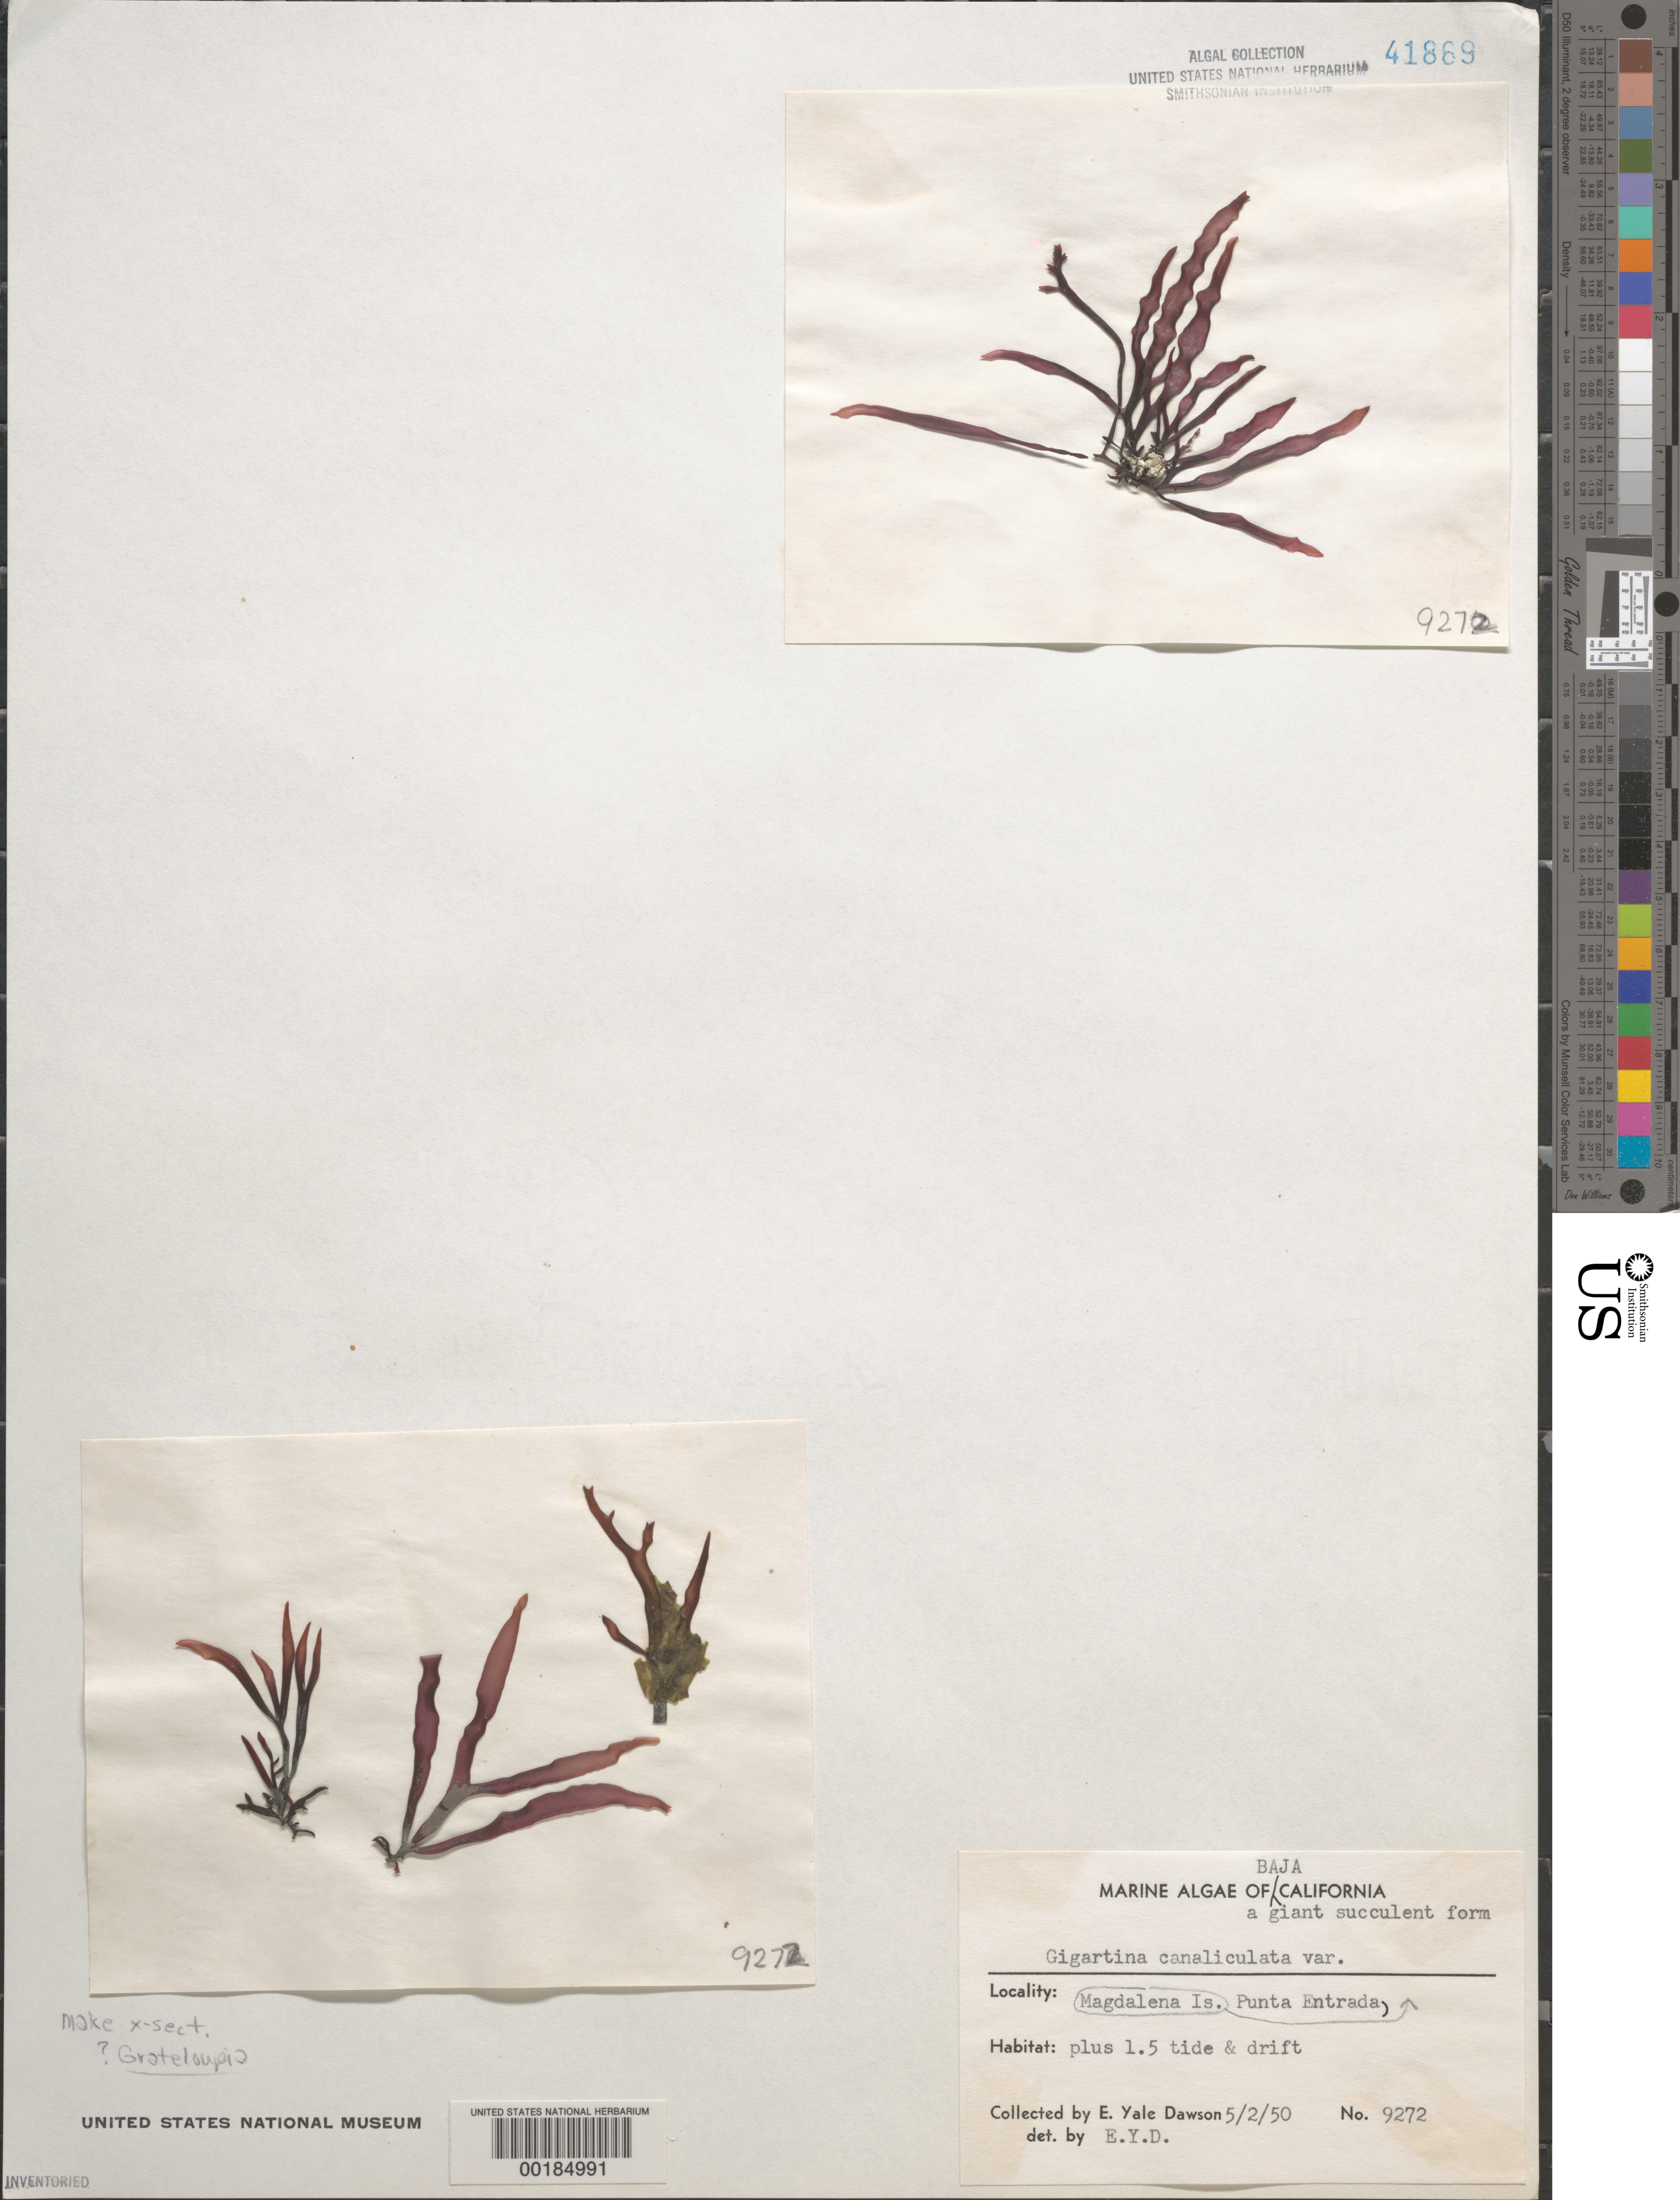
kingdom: Plantae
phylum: Rhodophyta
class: Florideophyceae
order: Gigartinales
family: Gigartinaceae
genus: Chondracanthus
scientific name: Chondracanthus canaliculatus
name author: (Harv.) Guiry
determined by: Algae name updating Project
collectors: E. Y. Dawson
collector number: EYD 9272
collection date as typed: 02 May 1950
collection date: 1950-05-02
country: Mexico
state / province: Baja California Sur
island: Isla Magdalena,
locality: Punta Entrada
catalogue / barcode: US 41869